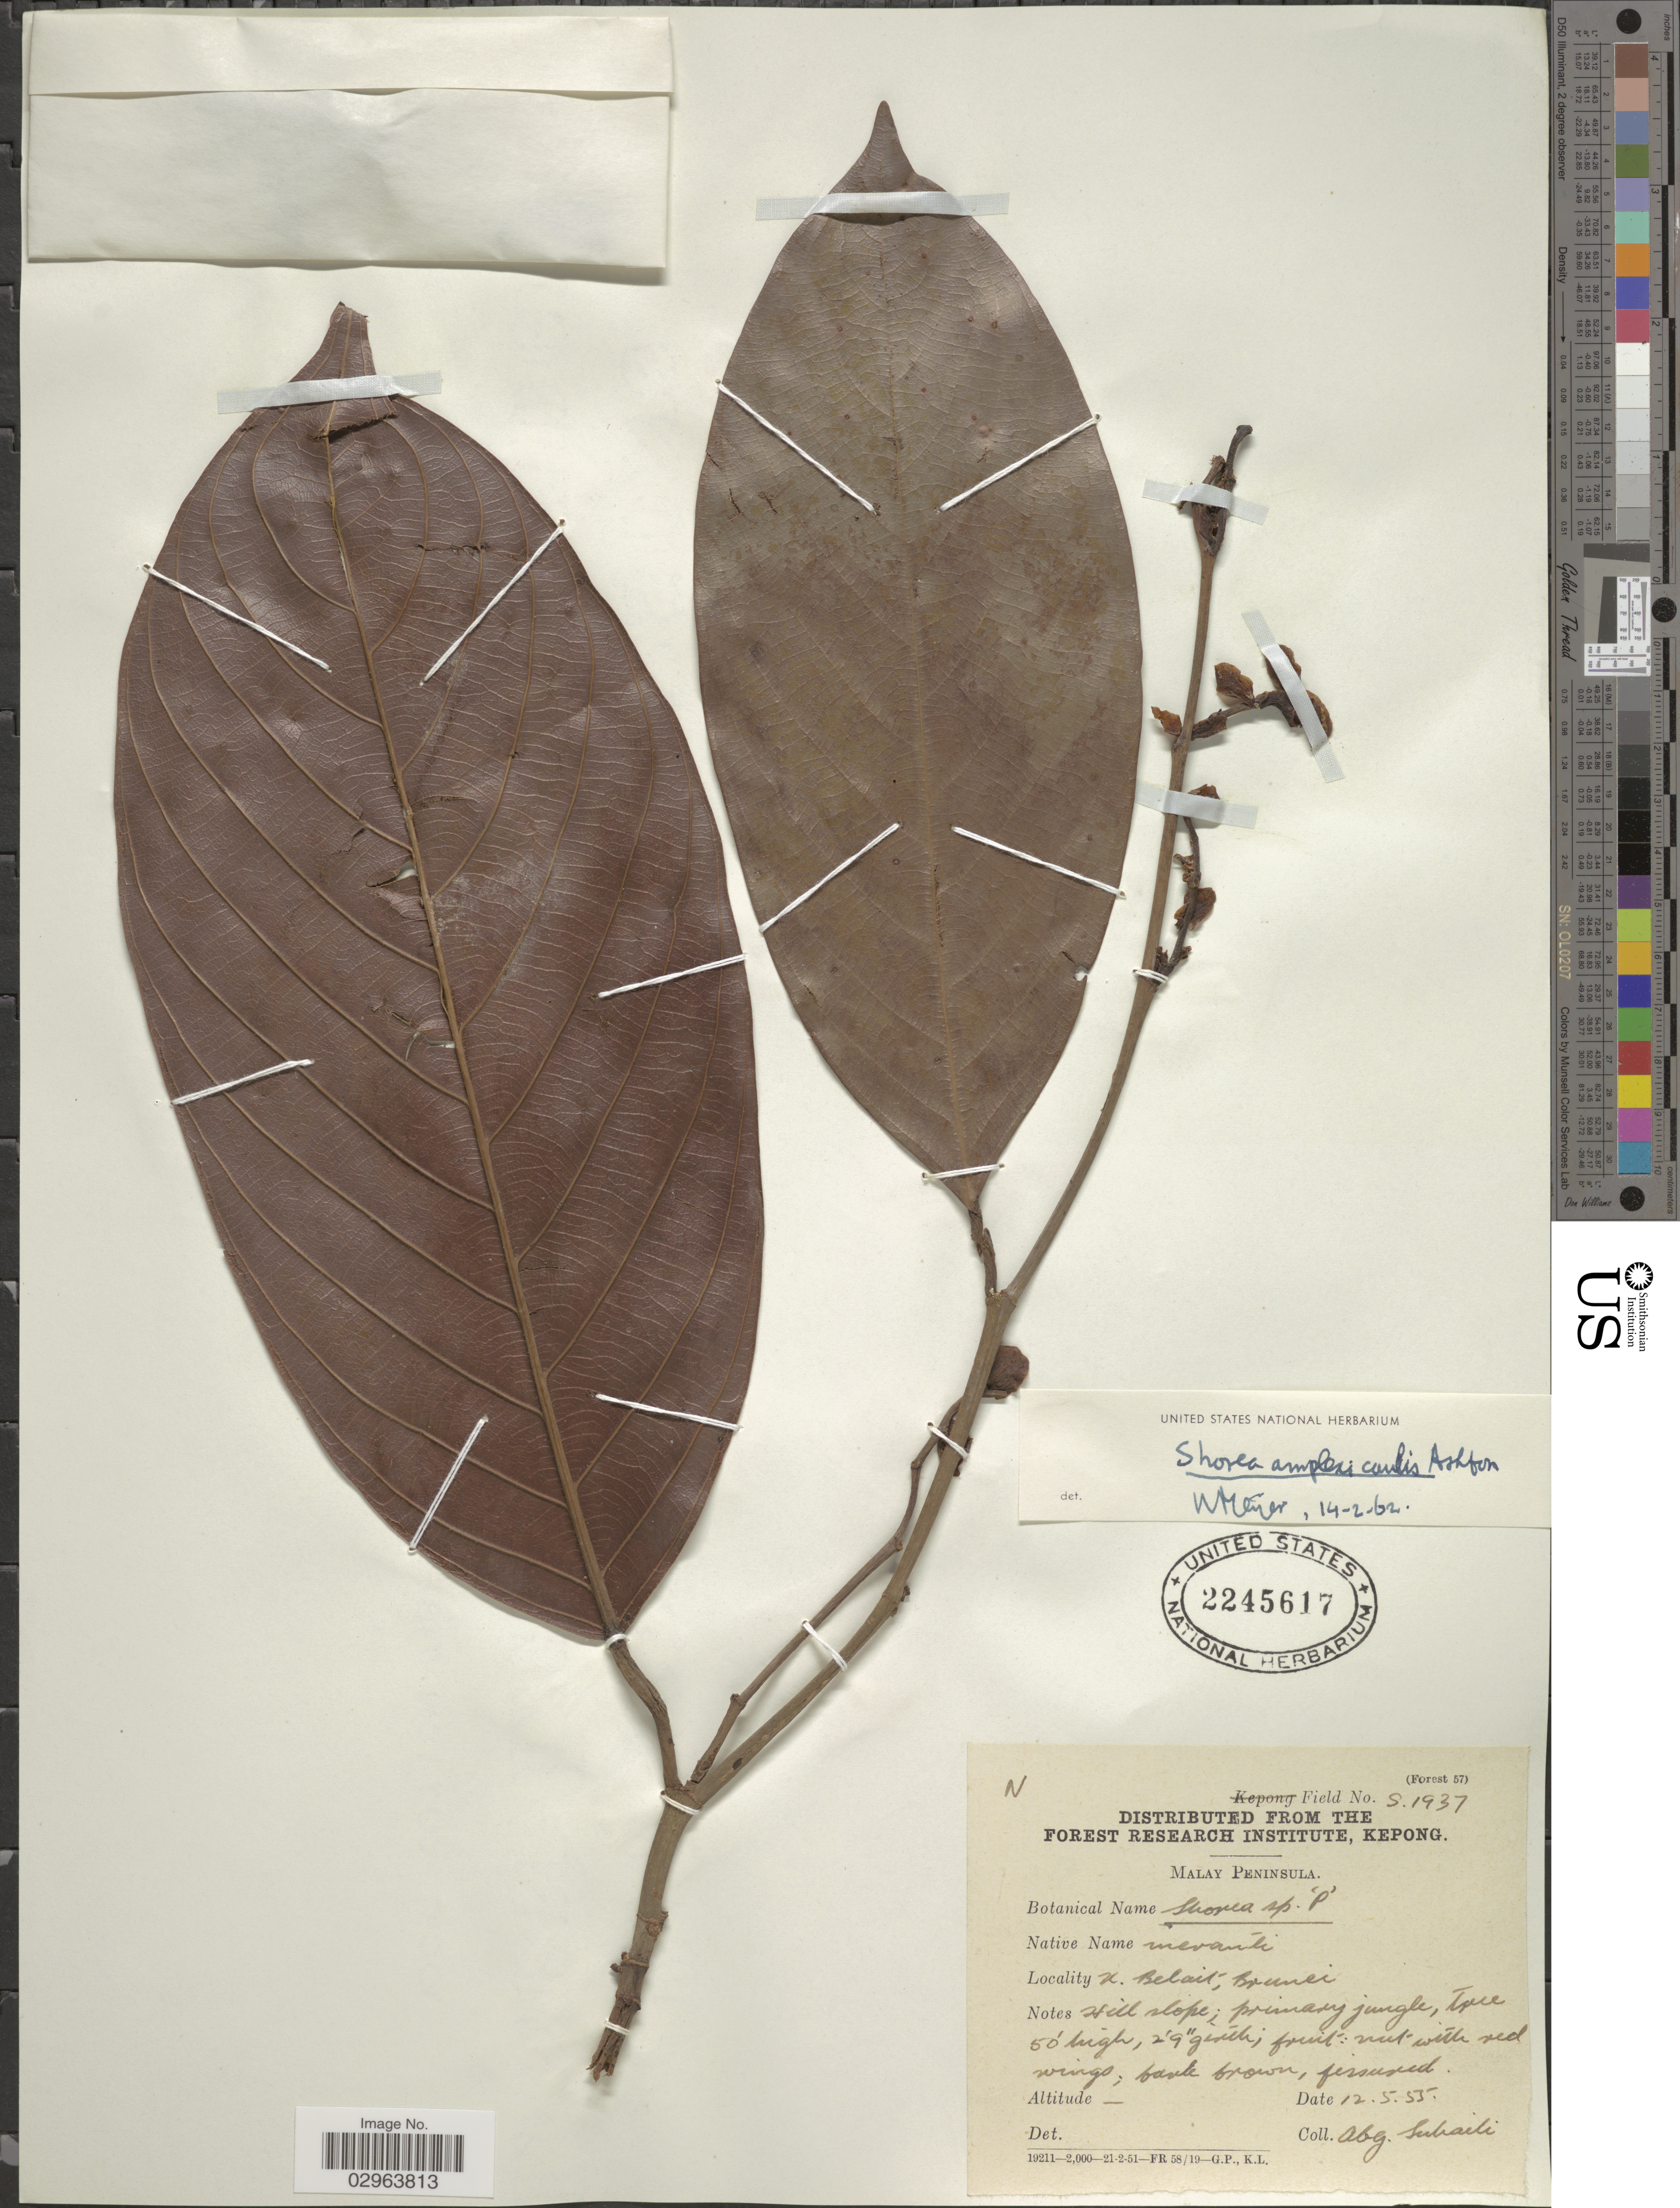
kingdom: Plantae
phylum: Tracheophyta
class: Magnoliopsida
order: Malvales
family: Dipterocarpaceae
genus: Rubroshorea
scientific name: Rubroshorea amplexicaulis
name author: (P.S. Ashton) P.S. Ashton & J. Heck.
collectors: A. Suhaili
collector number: S1937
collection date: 1955-05-12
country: Brunei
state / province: Belait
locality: Malay Peninsula. N. Belait.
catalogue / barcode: US 2245617